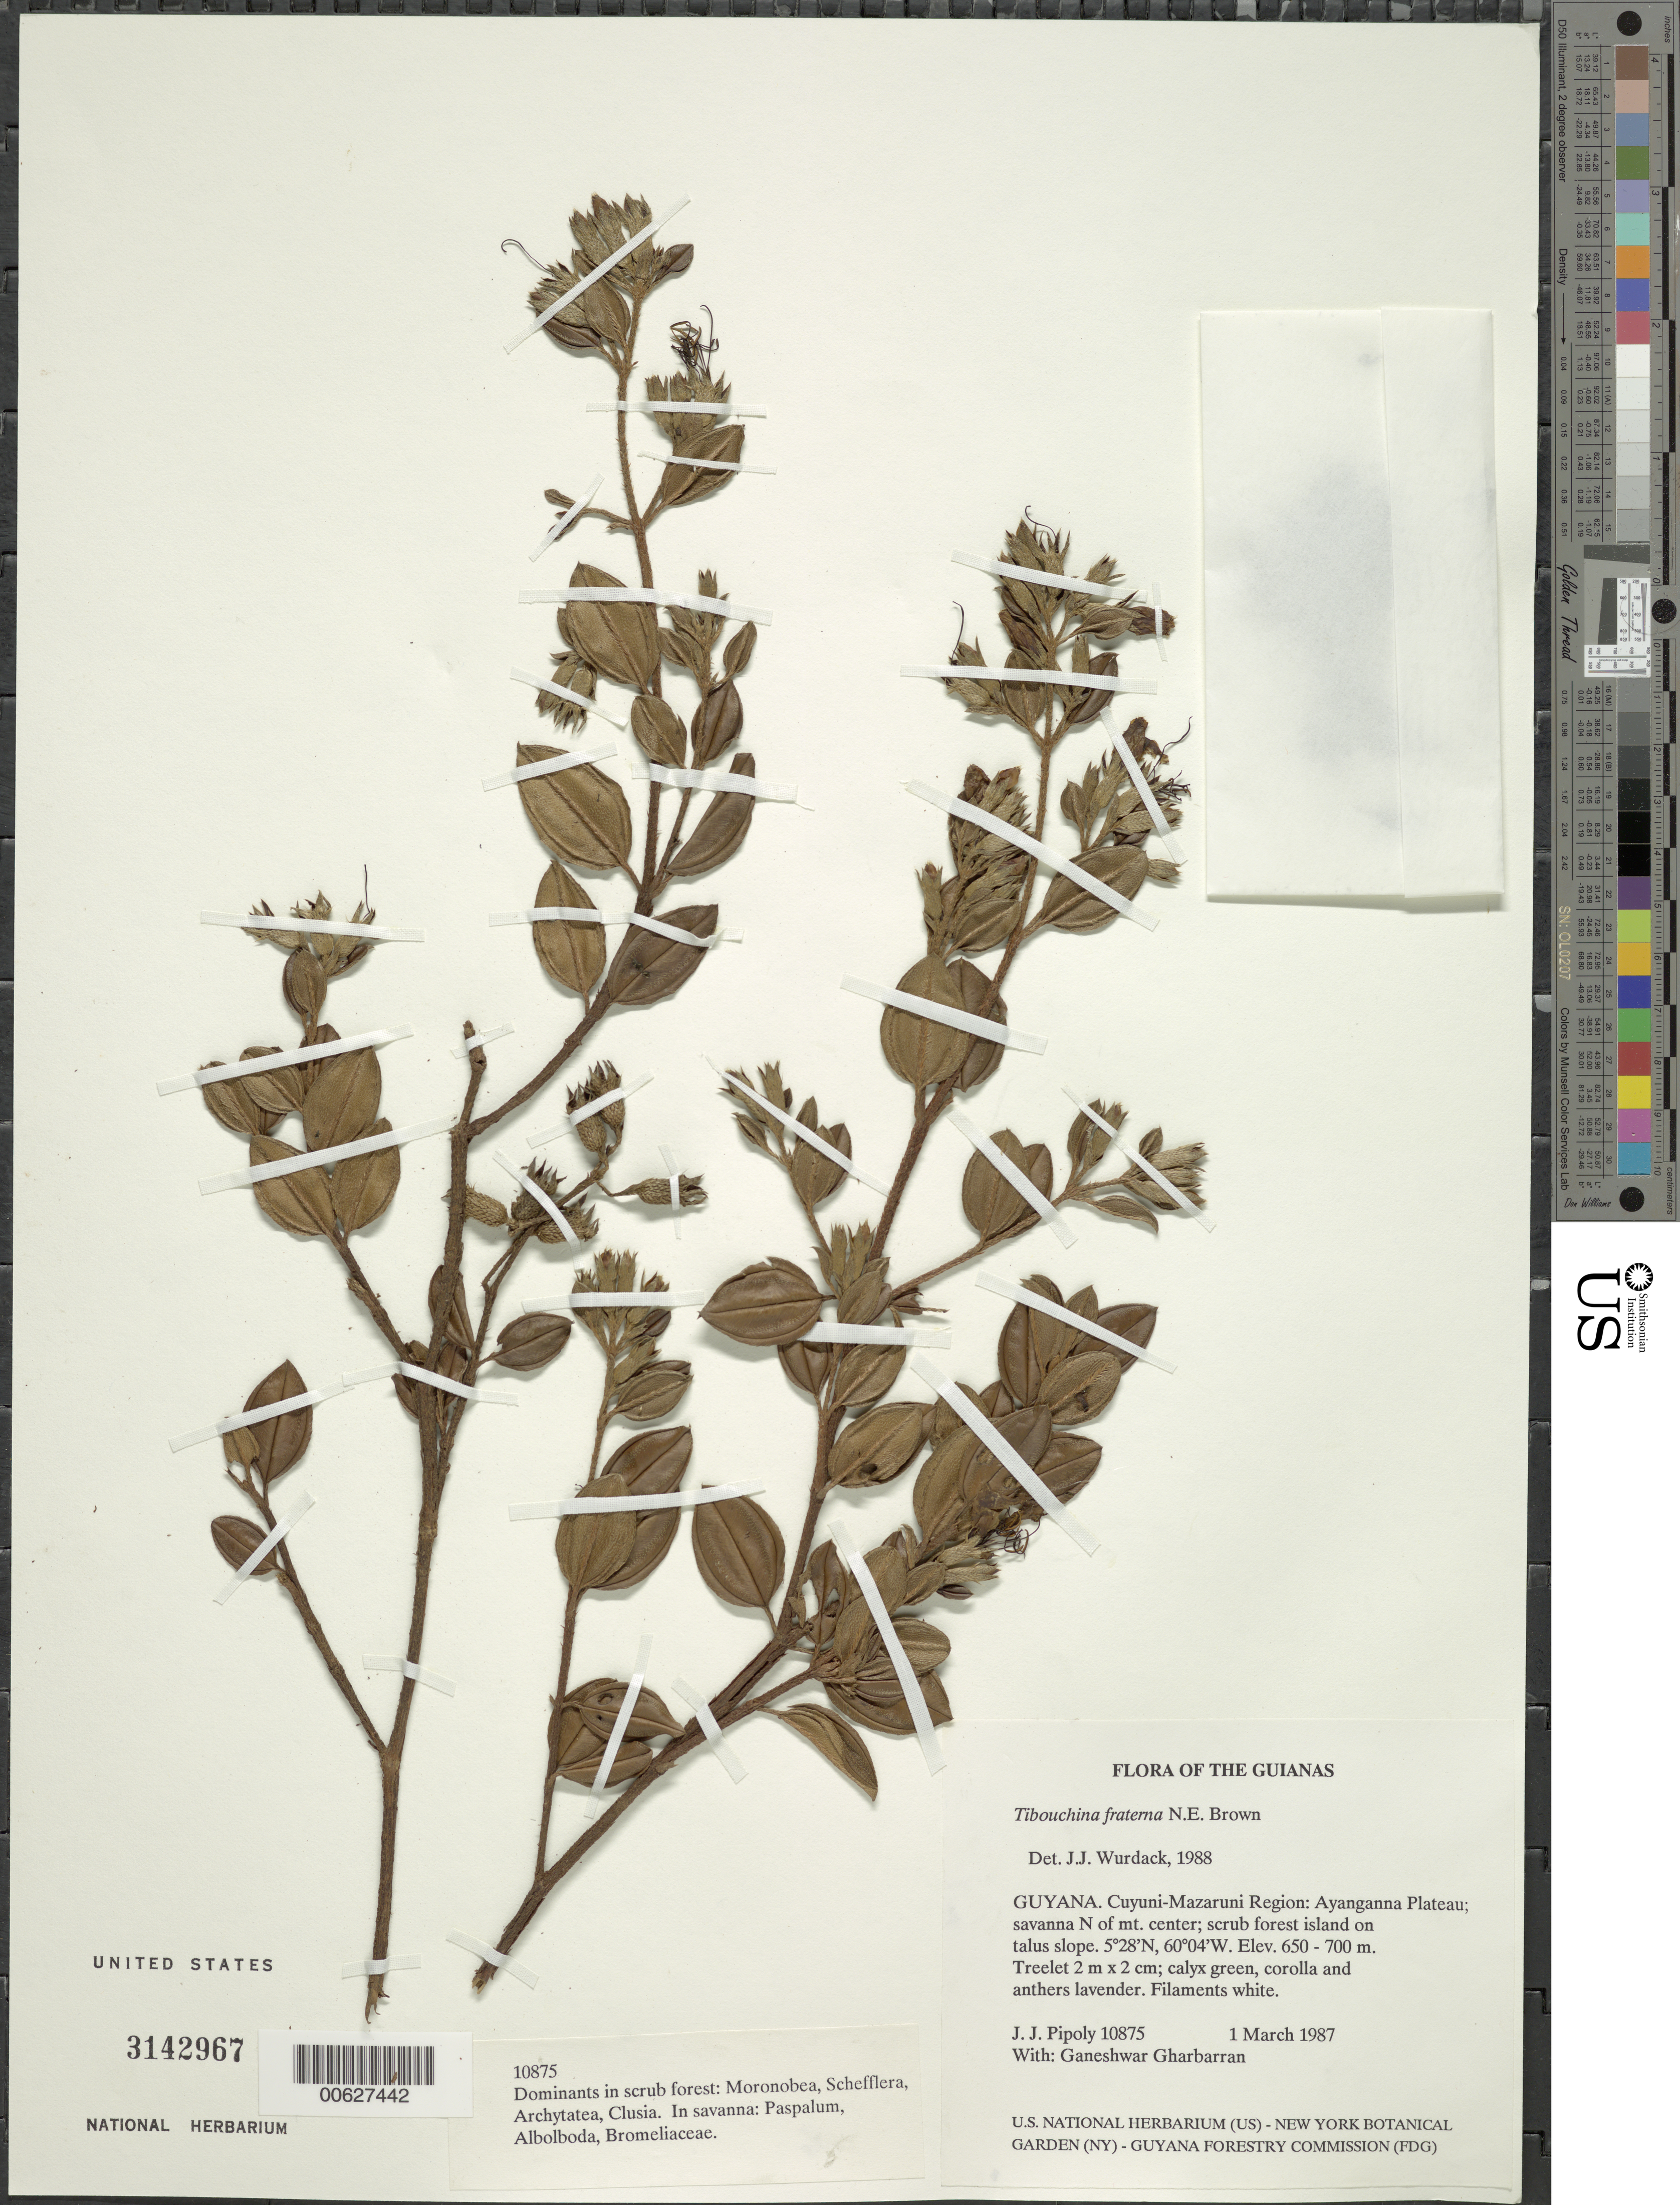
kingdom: Plantae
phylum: Tracheophyta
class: Magnoliopsida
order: Myrtales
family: Melastomataceae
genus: Tibouchina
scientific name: Tibouchina fraterna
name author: N.E. Br.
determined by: Wurdack, John J., (US), US (UNITED STATES)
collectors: J. J. Pipoly & G. Gharbarran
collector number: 10875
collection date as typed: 1 March 1987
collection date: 1987-03-01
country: Guyana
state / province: Cuyuni-Mazaruni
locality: Ayanganna Plateau, N of mountain center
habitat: Savanna with scrub forest island on talus slope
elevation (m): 650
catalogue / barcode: US 3142967